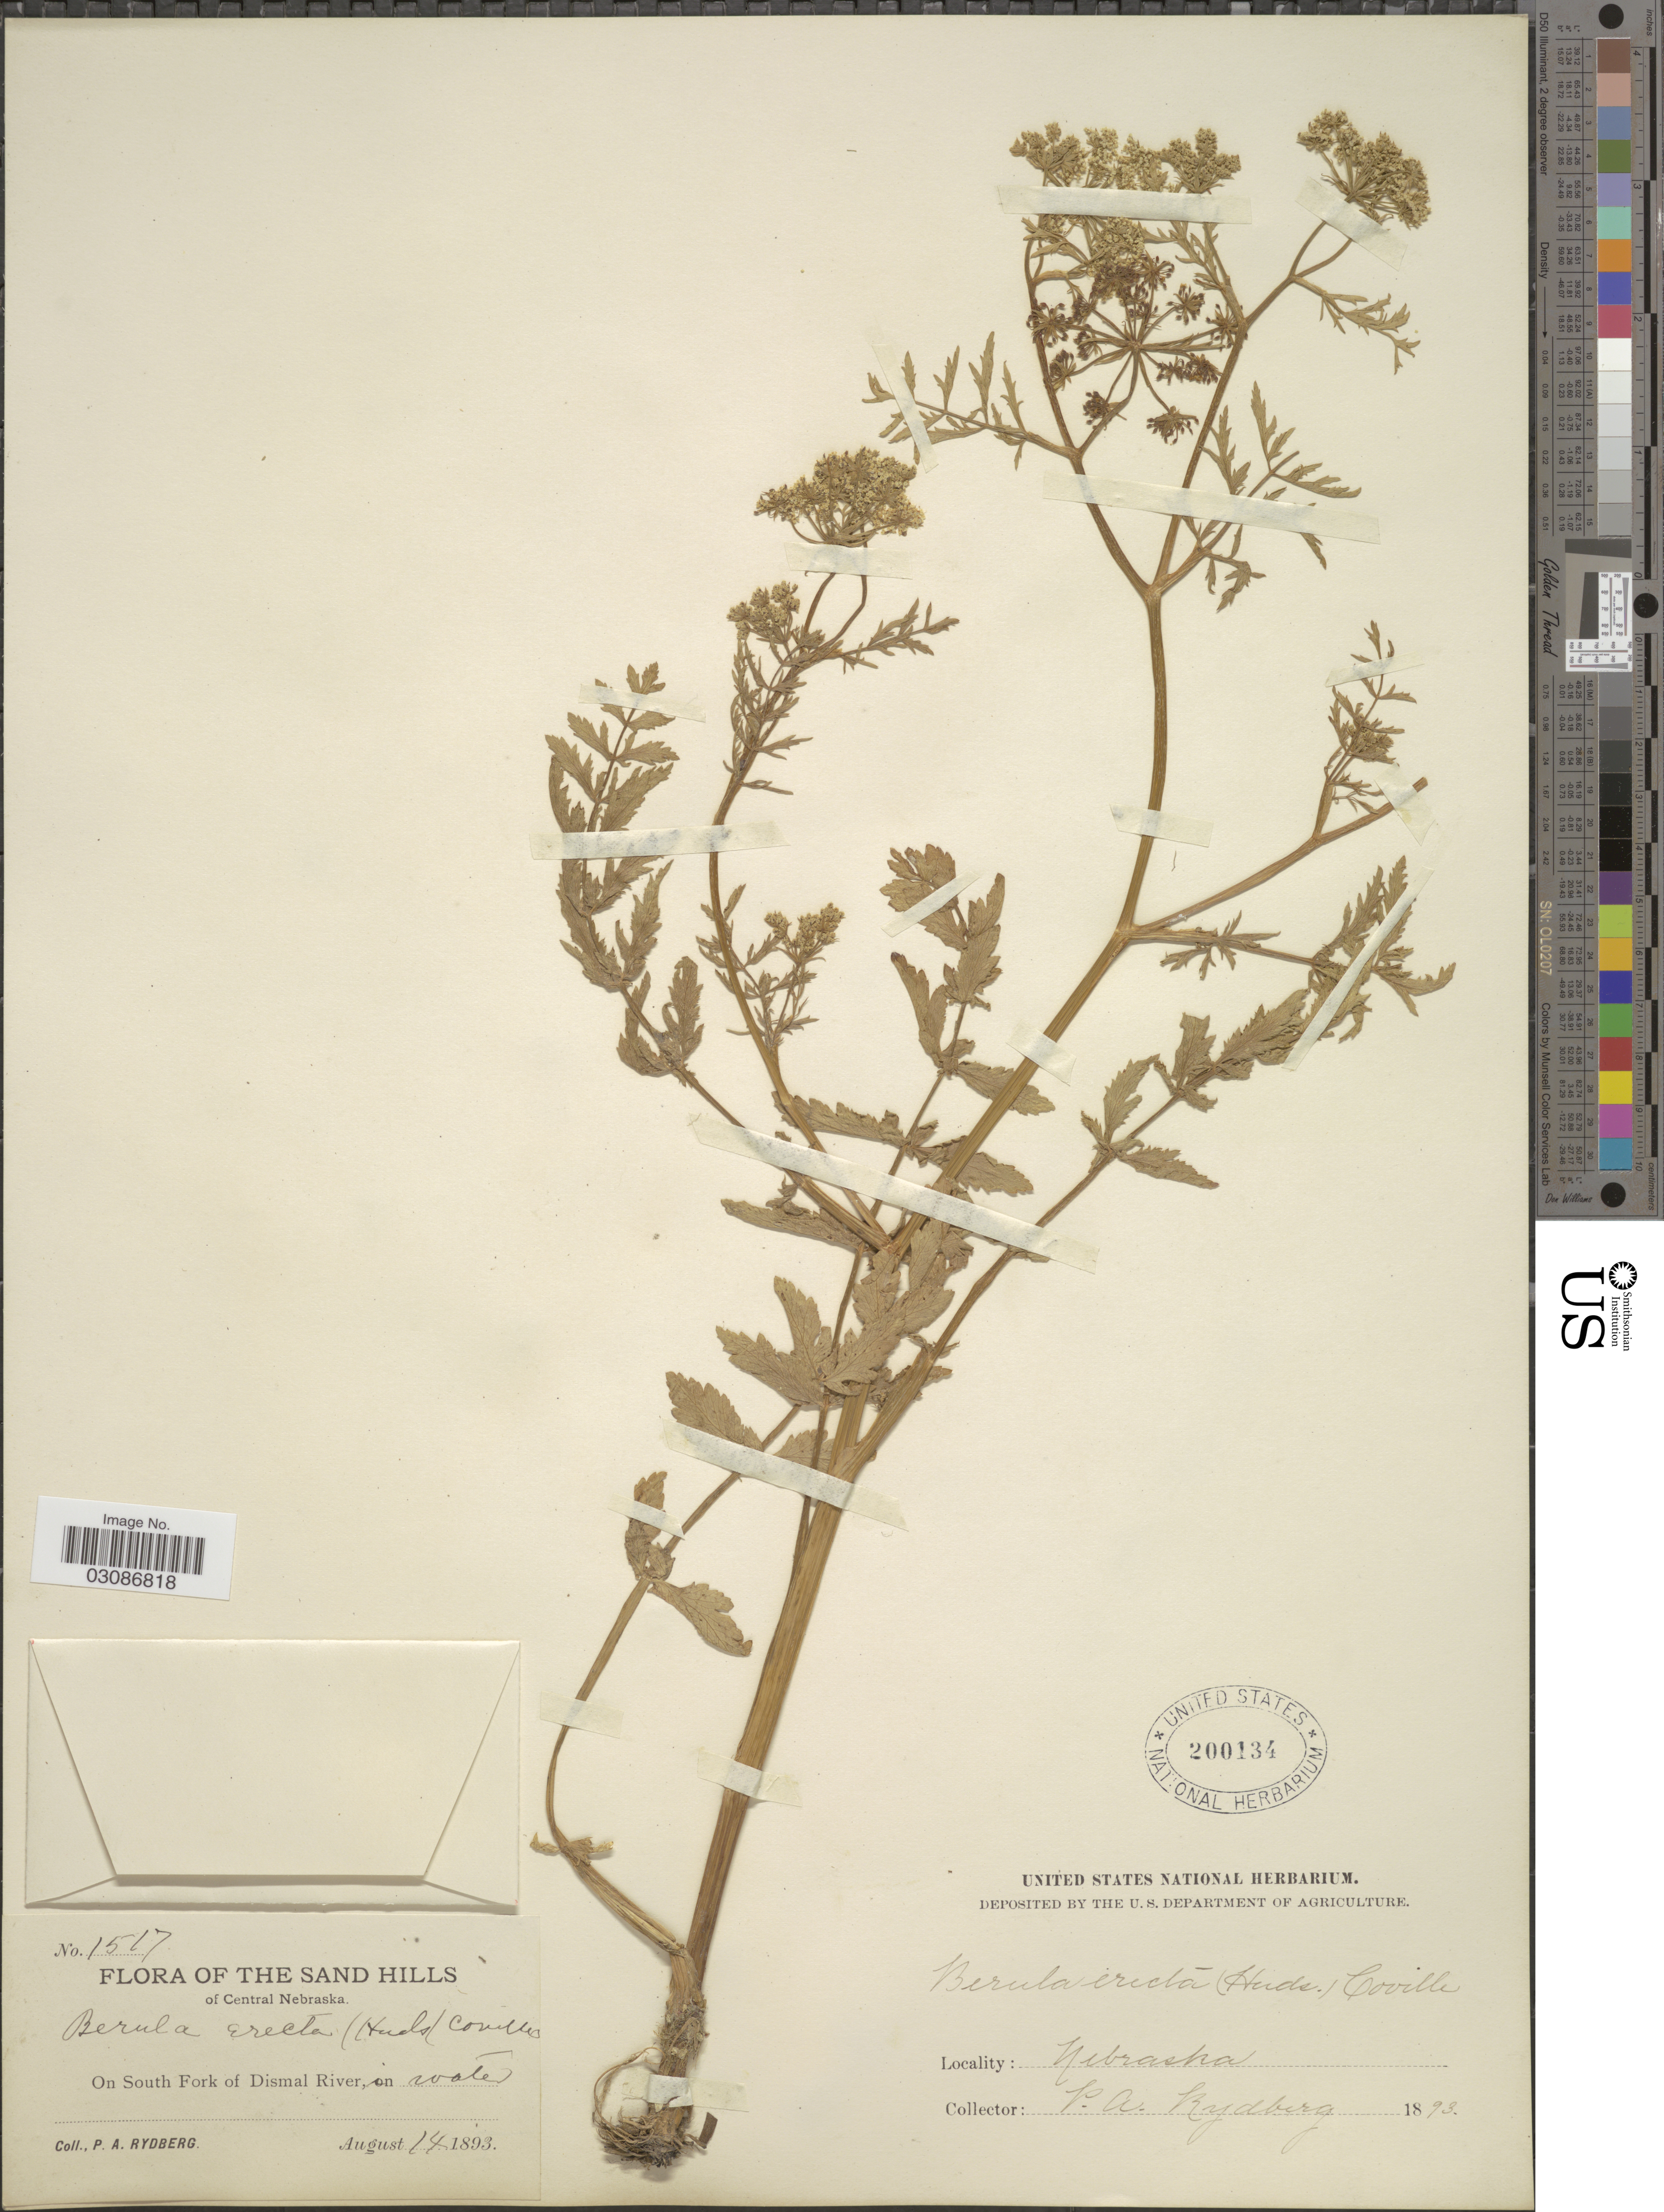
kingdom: Plantae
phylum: Tracheophyta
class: Magnoliopsida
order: Apiales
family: Apiaceae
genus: Berula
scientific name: Berula erecta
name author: (Huds.) Coville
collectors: P. A. Rydberg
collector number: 1517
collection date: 1893-08-14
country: United States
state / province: Nebraska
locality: The Sand Hills of Central Nebraska. On South Fork of Dismal River.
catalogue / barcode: US 200134